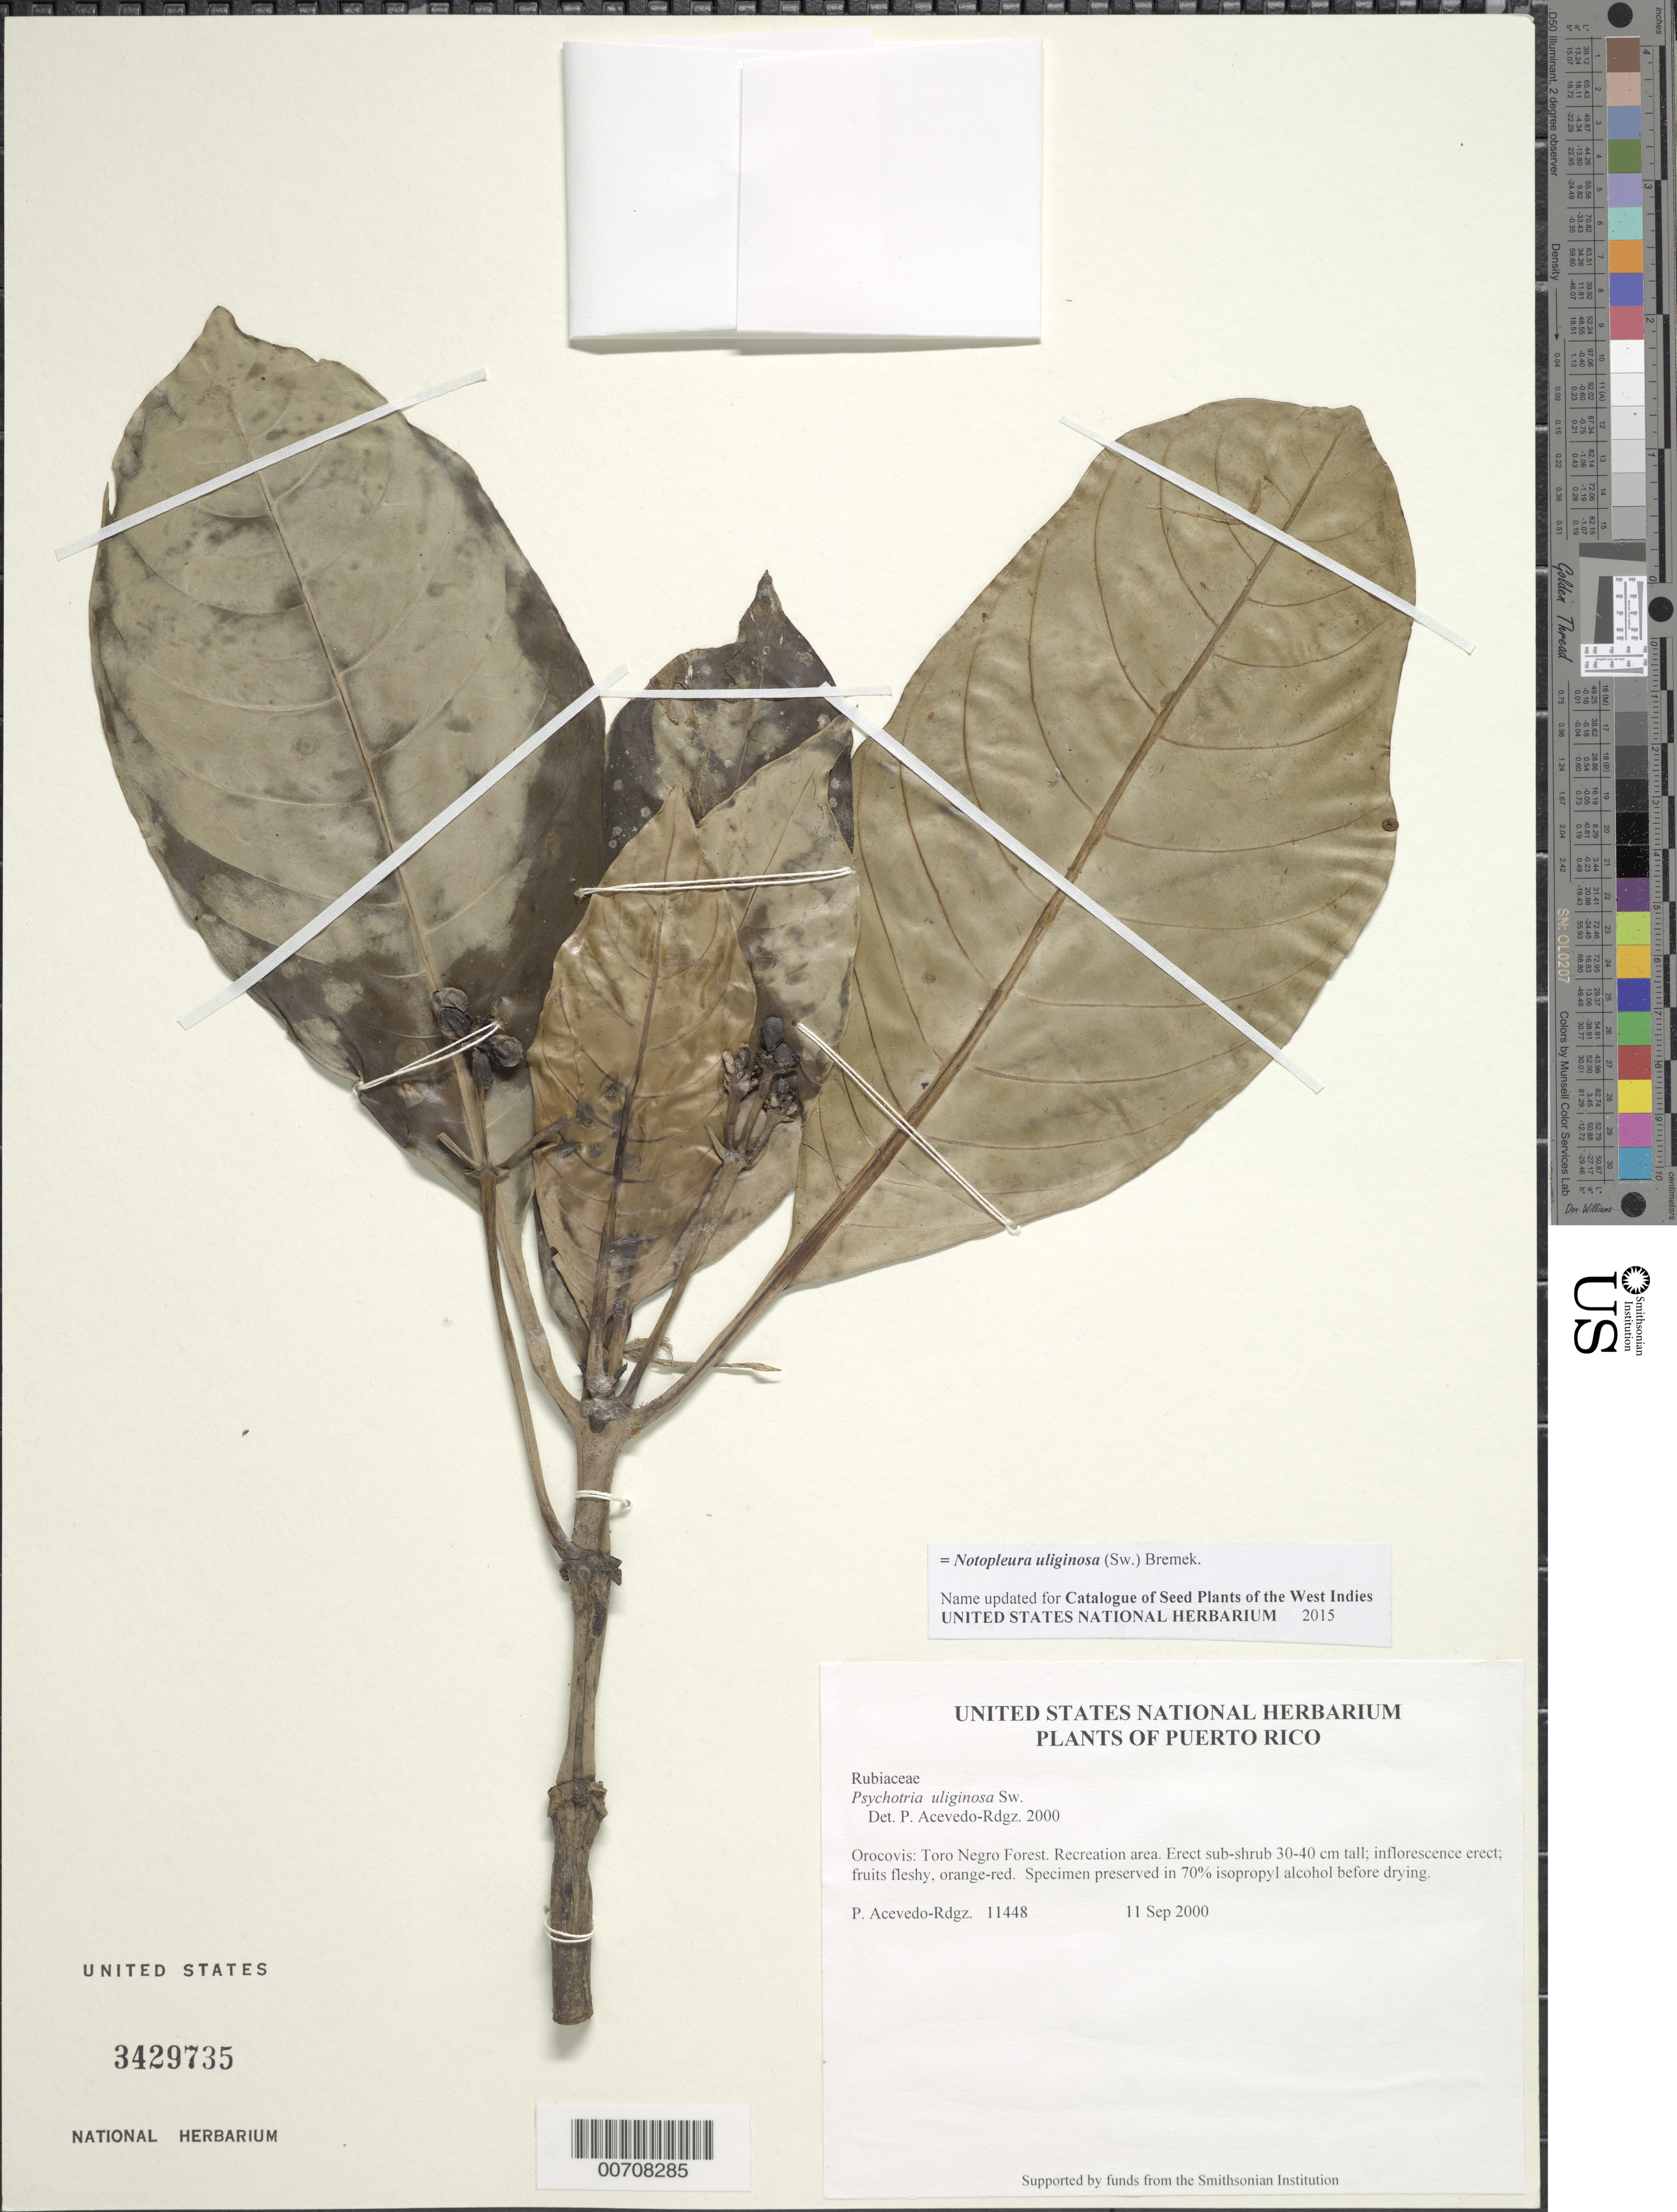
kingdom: Plantae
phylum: Tracheophyta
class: Magnoliopsida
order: Gentianales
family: Rubiaceae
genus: Psychotria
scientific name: Psychotria uliginosa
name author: Sw.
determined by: Acevedo-Rodríguez, P., (BOT), Smithsonian Institution - National Museum of Natural History (UNITED STATES)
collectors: P. Acevedo-Rodr.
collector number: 11448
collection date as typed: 11 Sep 2000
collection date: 2000-09-11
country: Puerto Rico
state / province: Orocovis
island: Puerto Rico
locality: Orocovis: Toro Negro Forest.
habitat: Recreation area.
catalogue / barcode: US 3429735